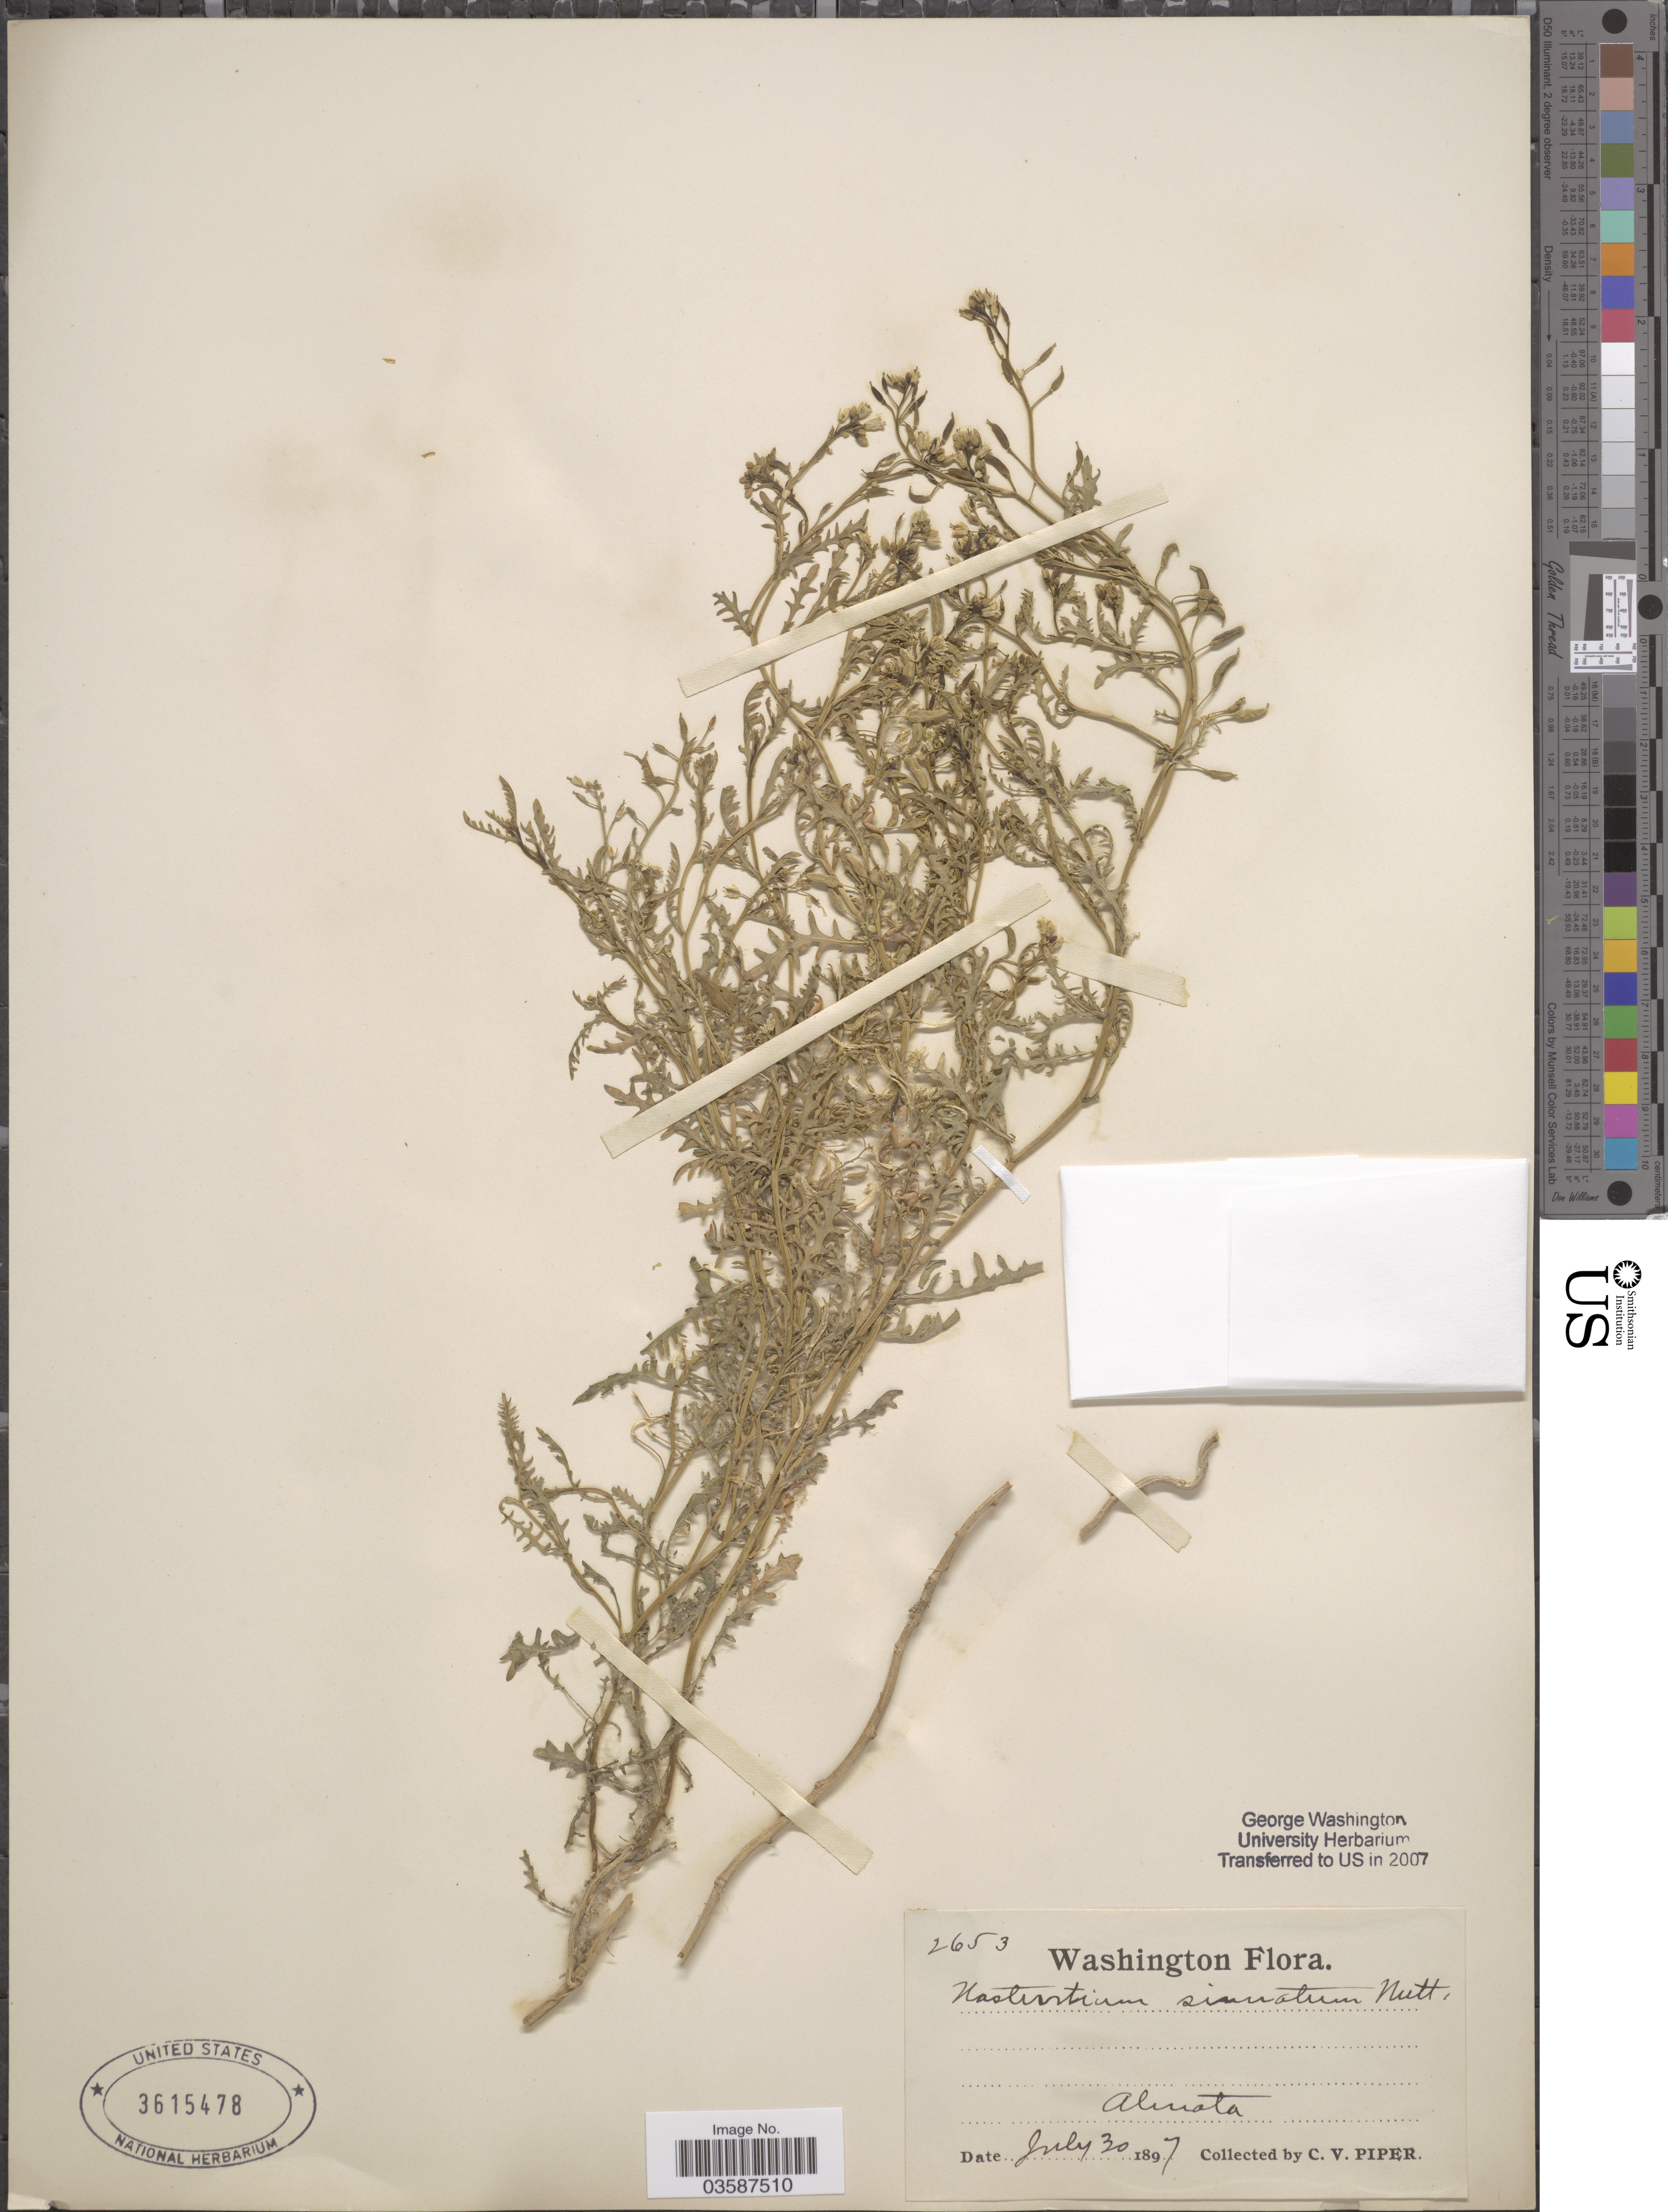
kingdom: Plantae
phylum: Tracheophyta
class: Magnoliopsida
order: Brassicales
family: Brassicaceae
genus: Rorippa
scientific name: Rorippa sinuata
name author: (Nutt.) Hitchc.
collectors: C. V. Piper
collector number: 2653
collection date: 1897-07-30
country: United States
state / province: Washington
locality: Almata.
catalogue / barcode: US 3615478